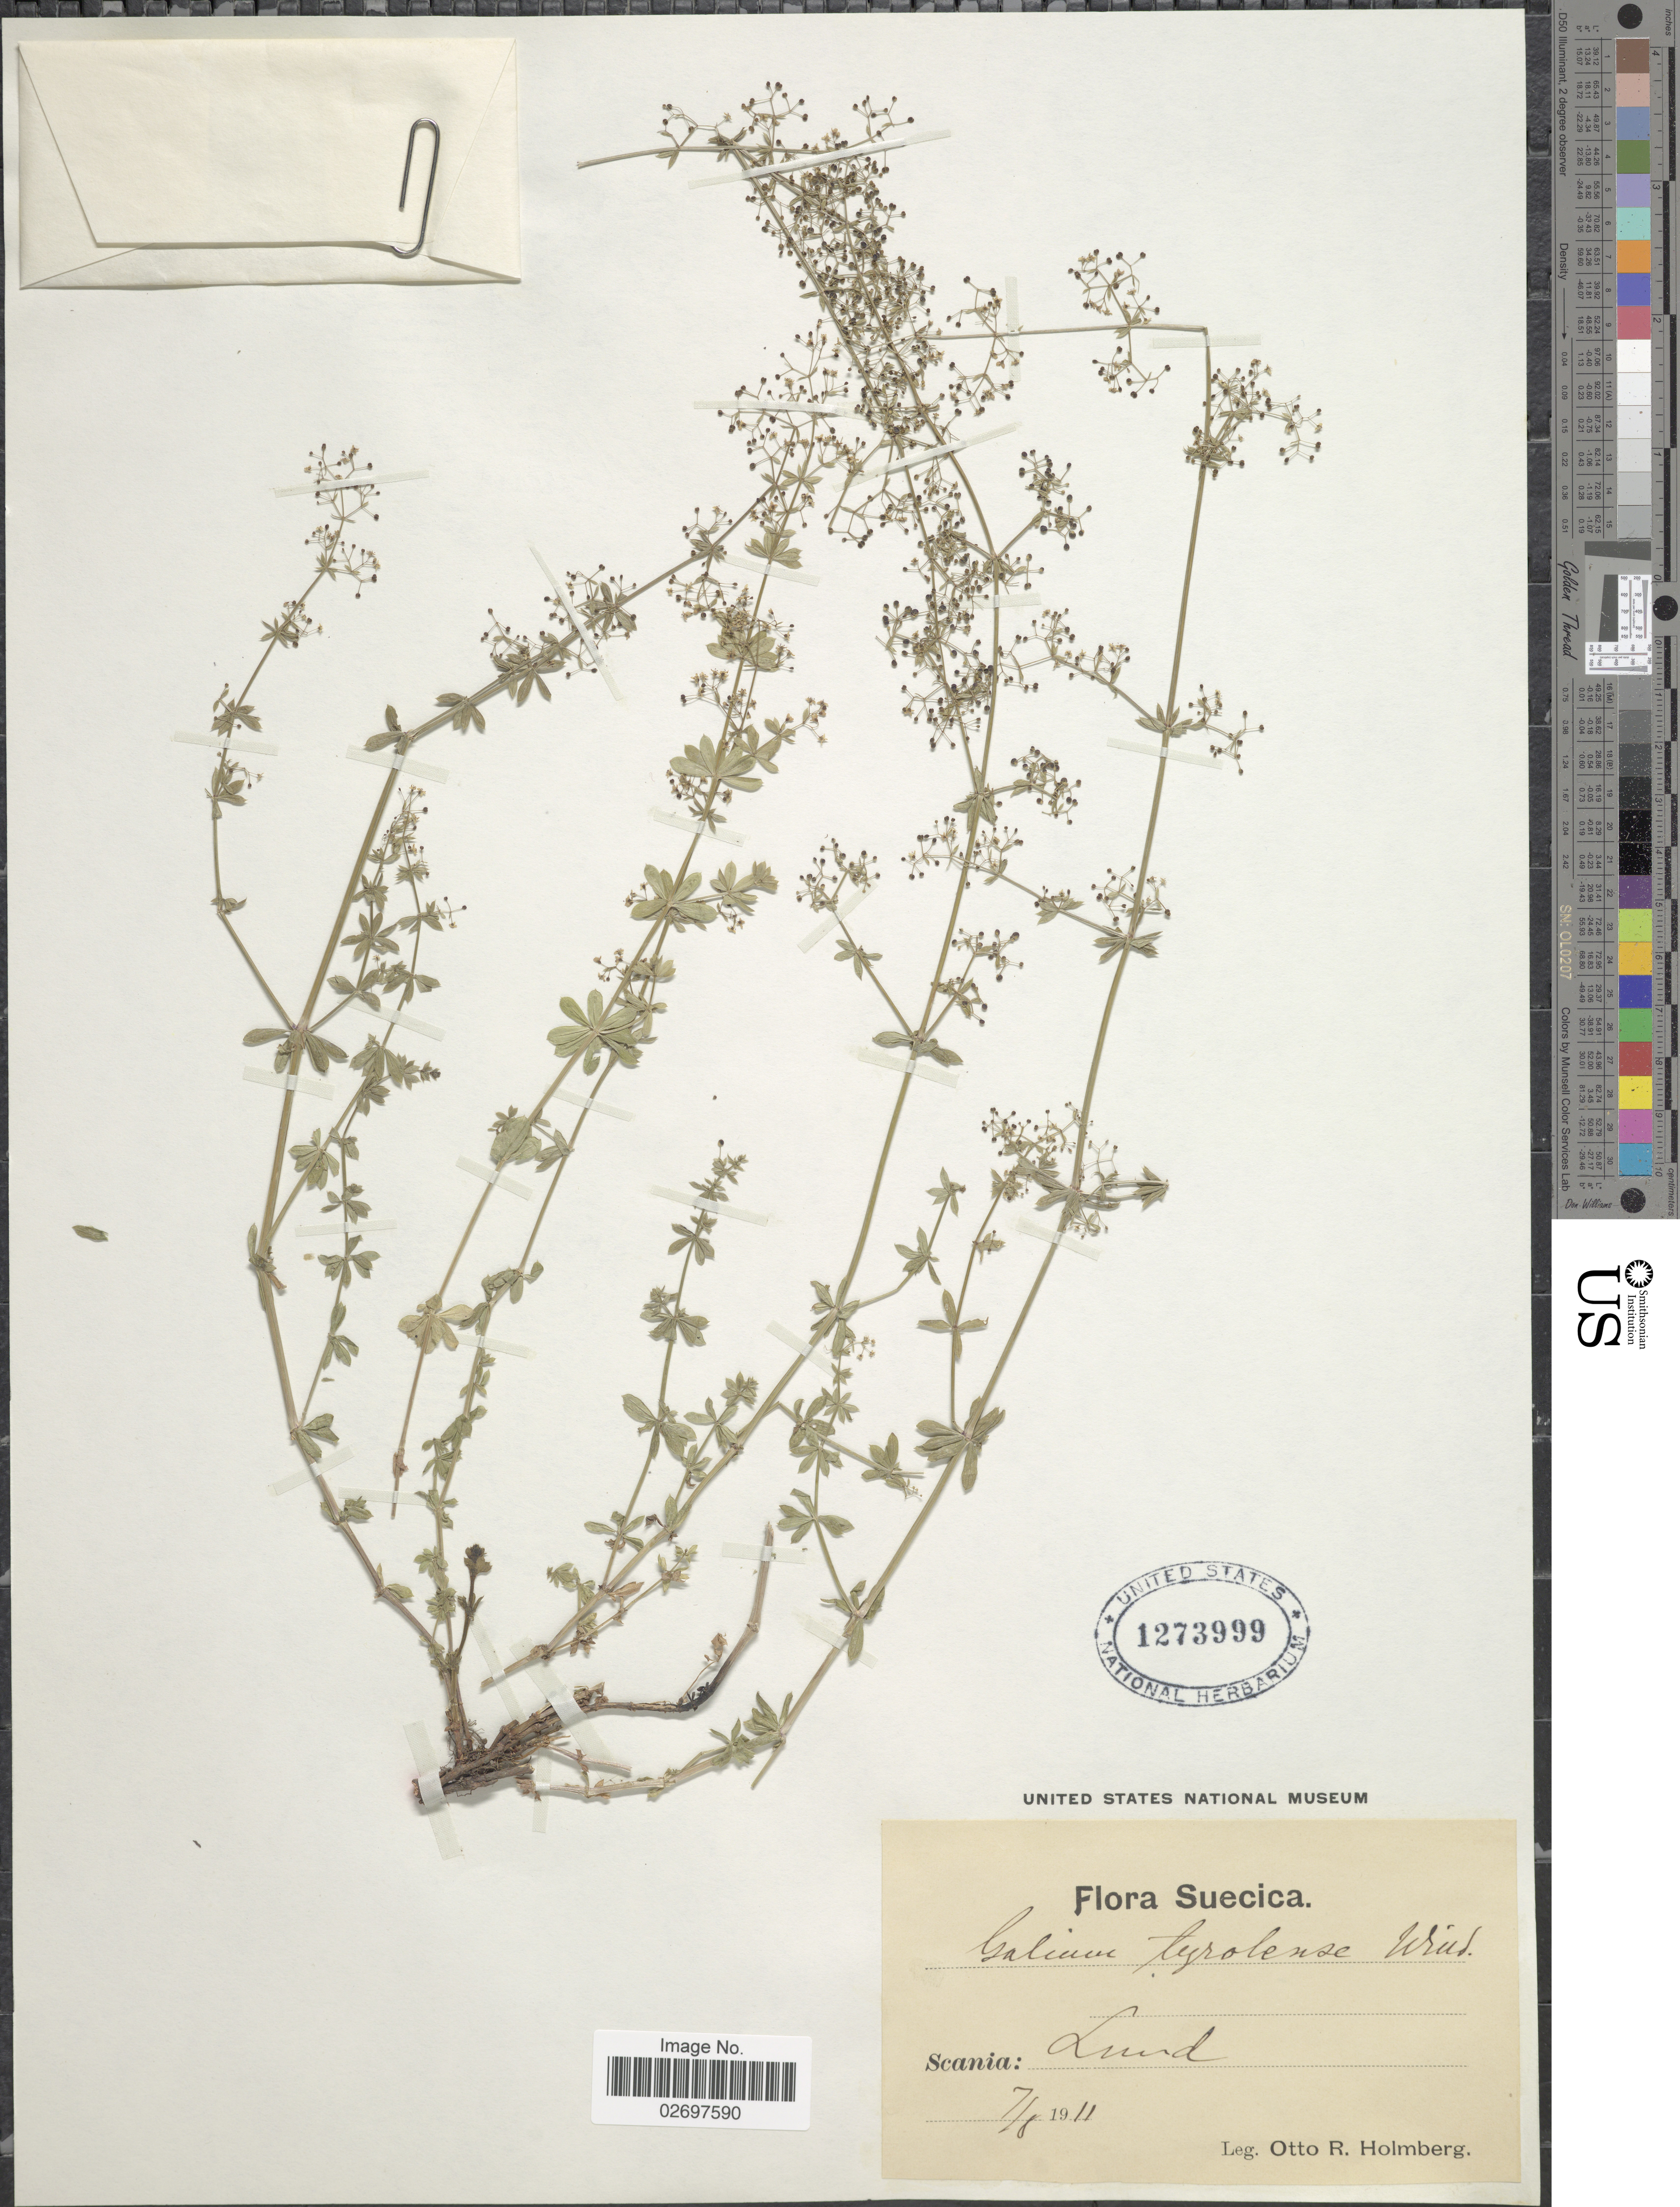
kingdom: Plantae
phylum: Tracheophyta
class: Magnoliopsida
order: Gentianales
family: Rubiaceae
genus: Galium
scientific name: Galium tyrolense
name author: Willd.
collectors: O. Holmberg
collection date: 1911-08-07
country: Sweden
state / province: Skåne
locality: Suecica. Scania: Lund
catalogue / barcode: US 1273999